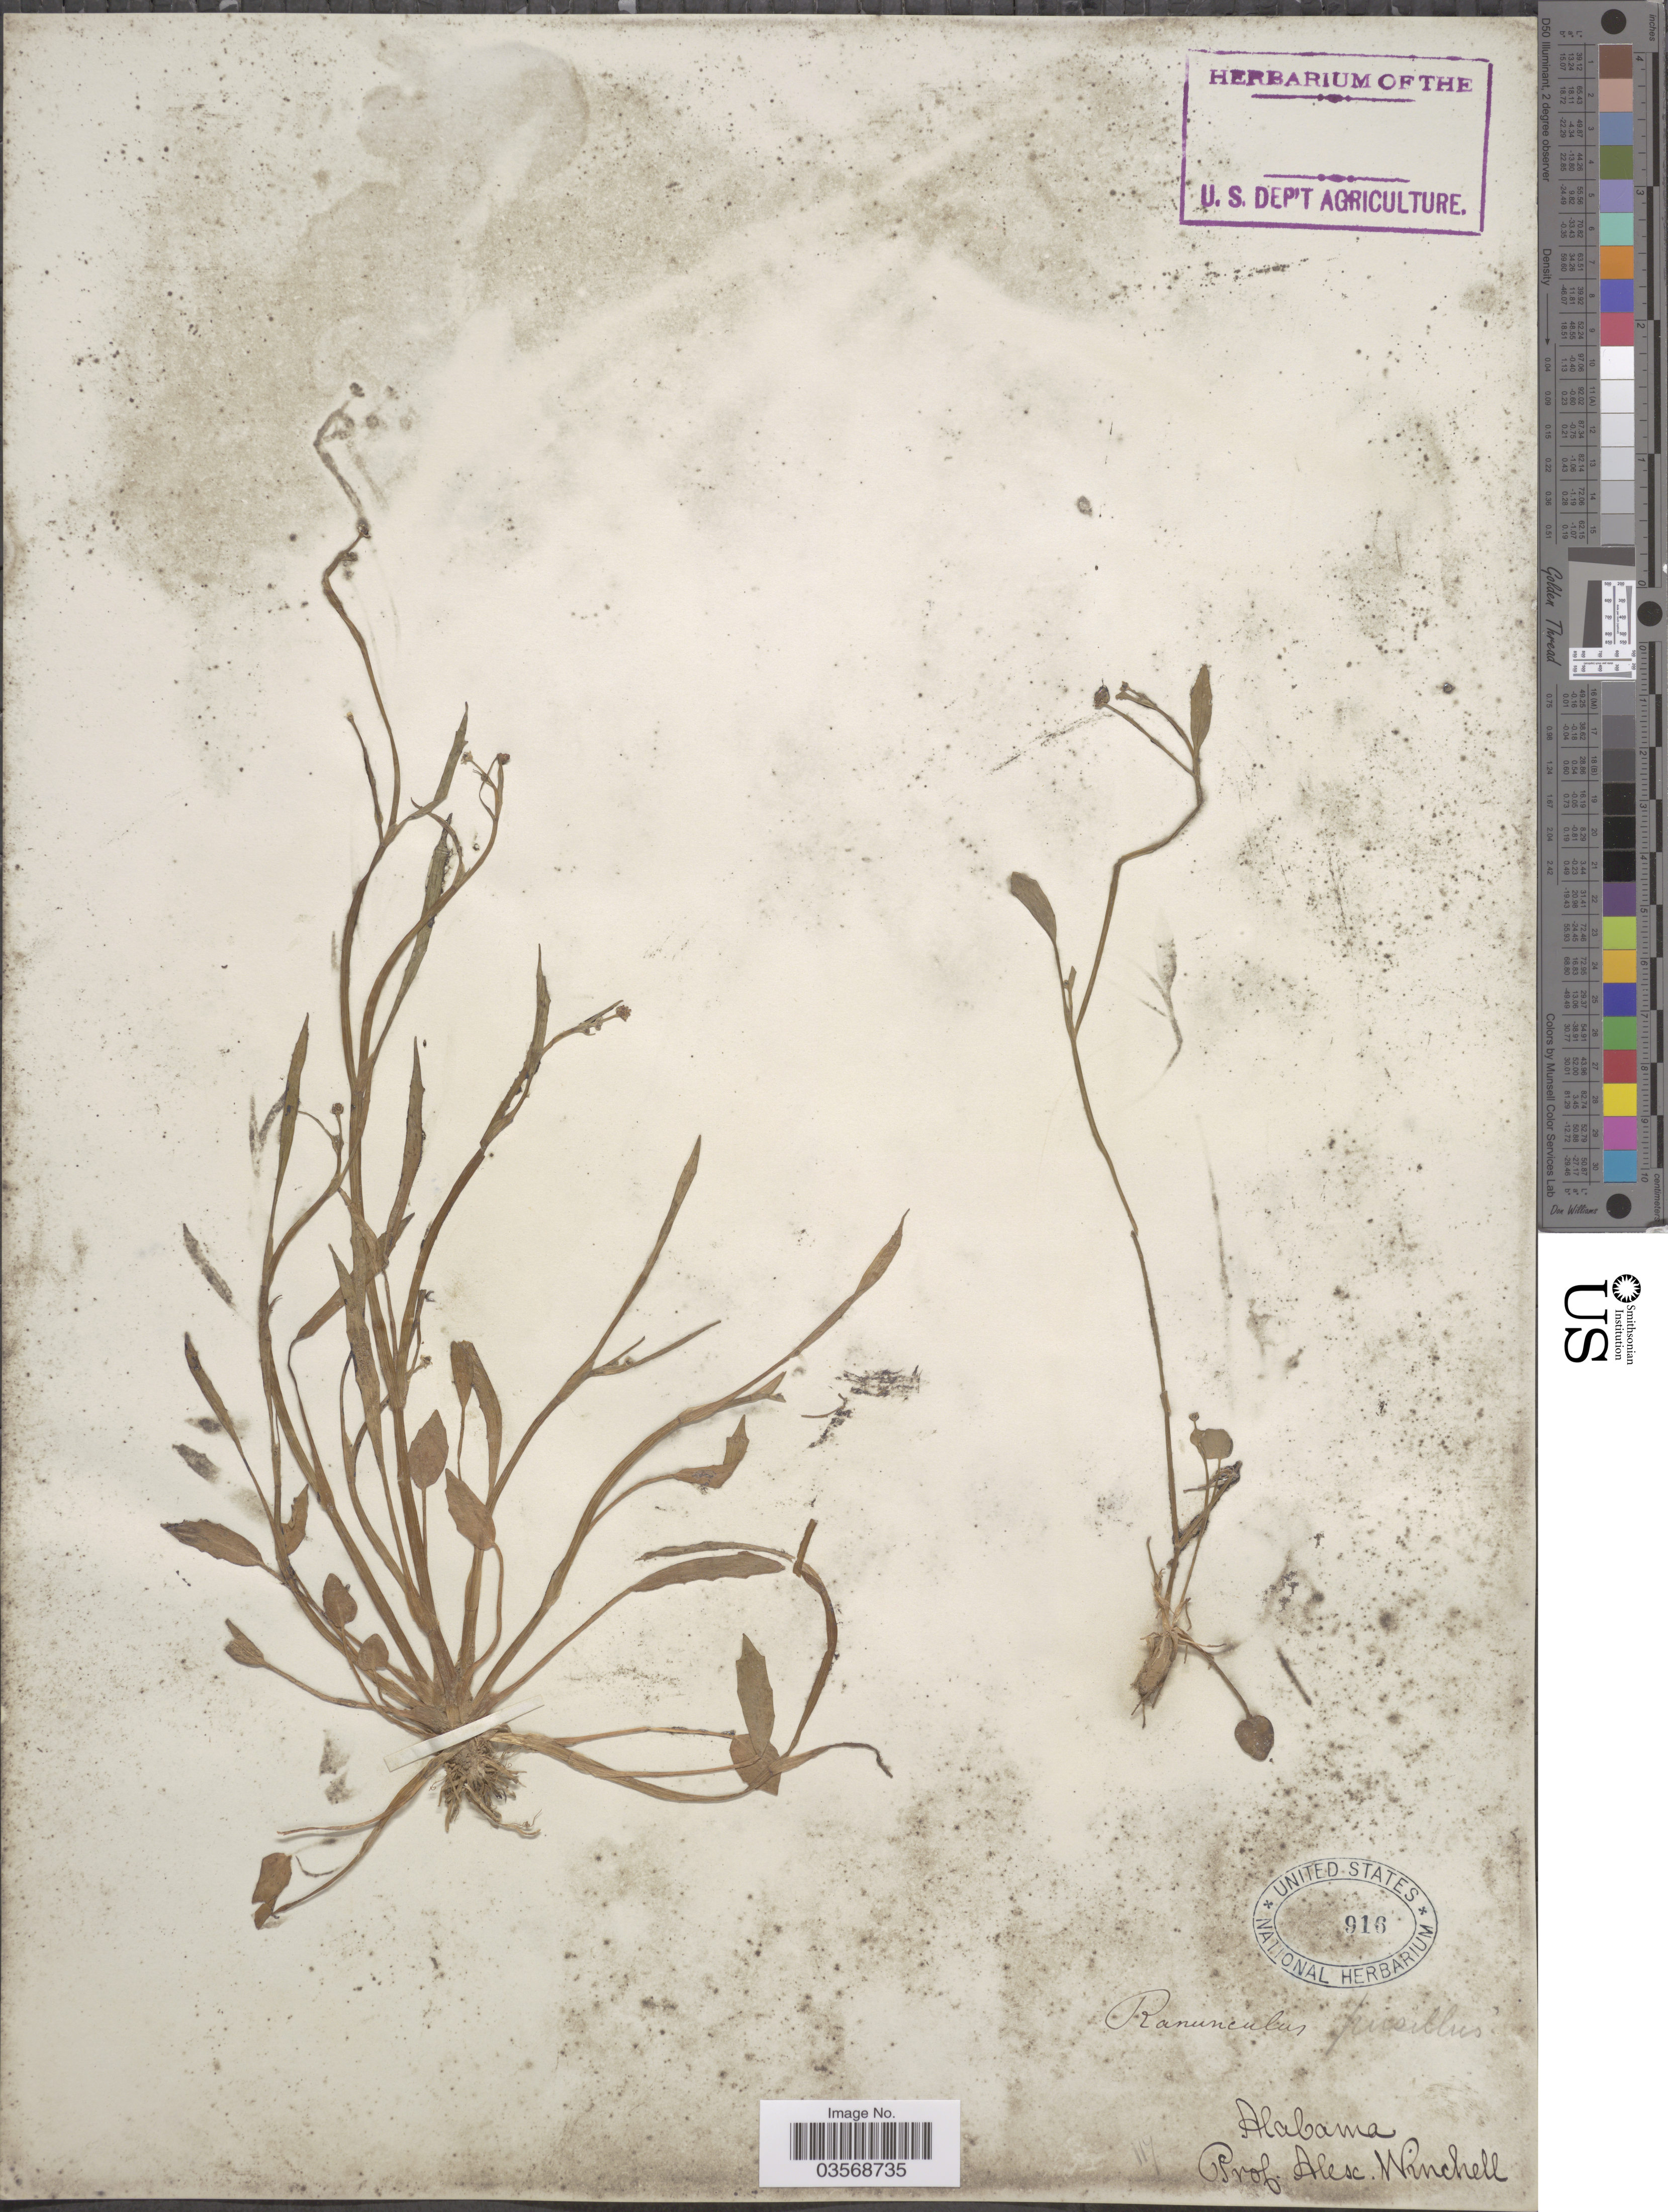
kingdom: Plantae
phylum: Tracheophyta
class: Magnoliopsida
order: Ranunculales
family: Ranunculaceae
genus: Ranunculus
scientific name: Ranunculus pusillus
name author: Poir.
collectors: A. Winchell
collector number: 117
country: United States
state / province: Alabama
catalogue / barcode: US 916